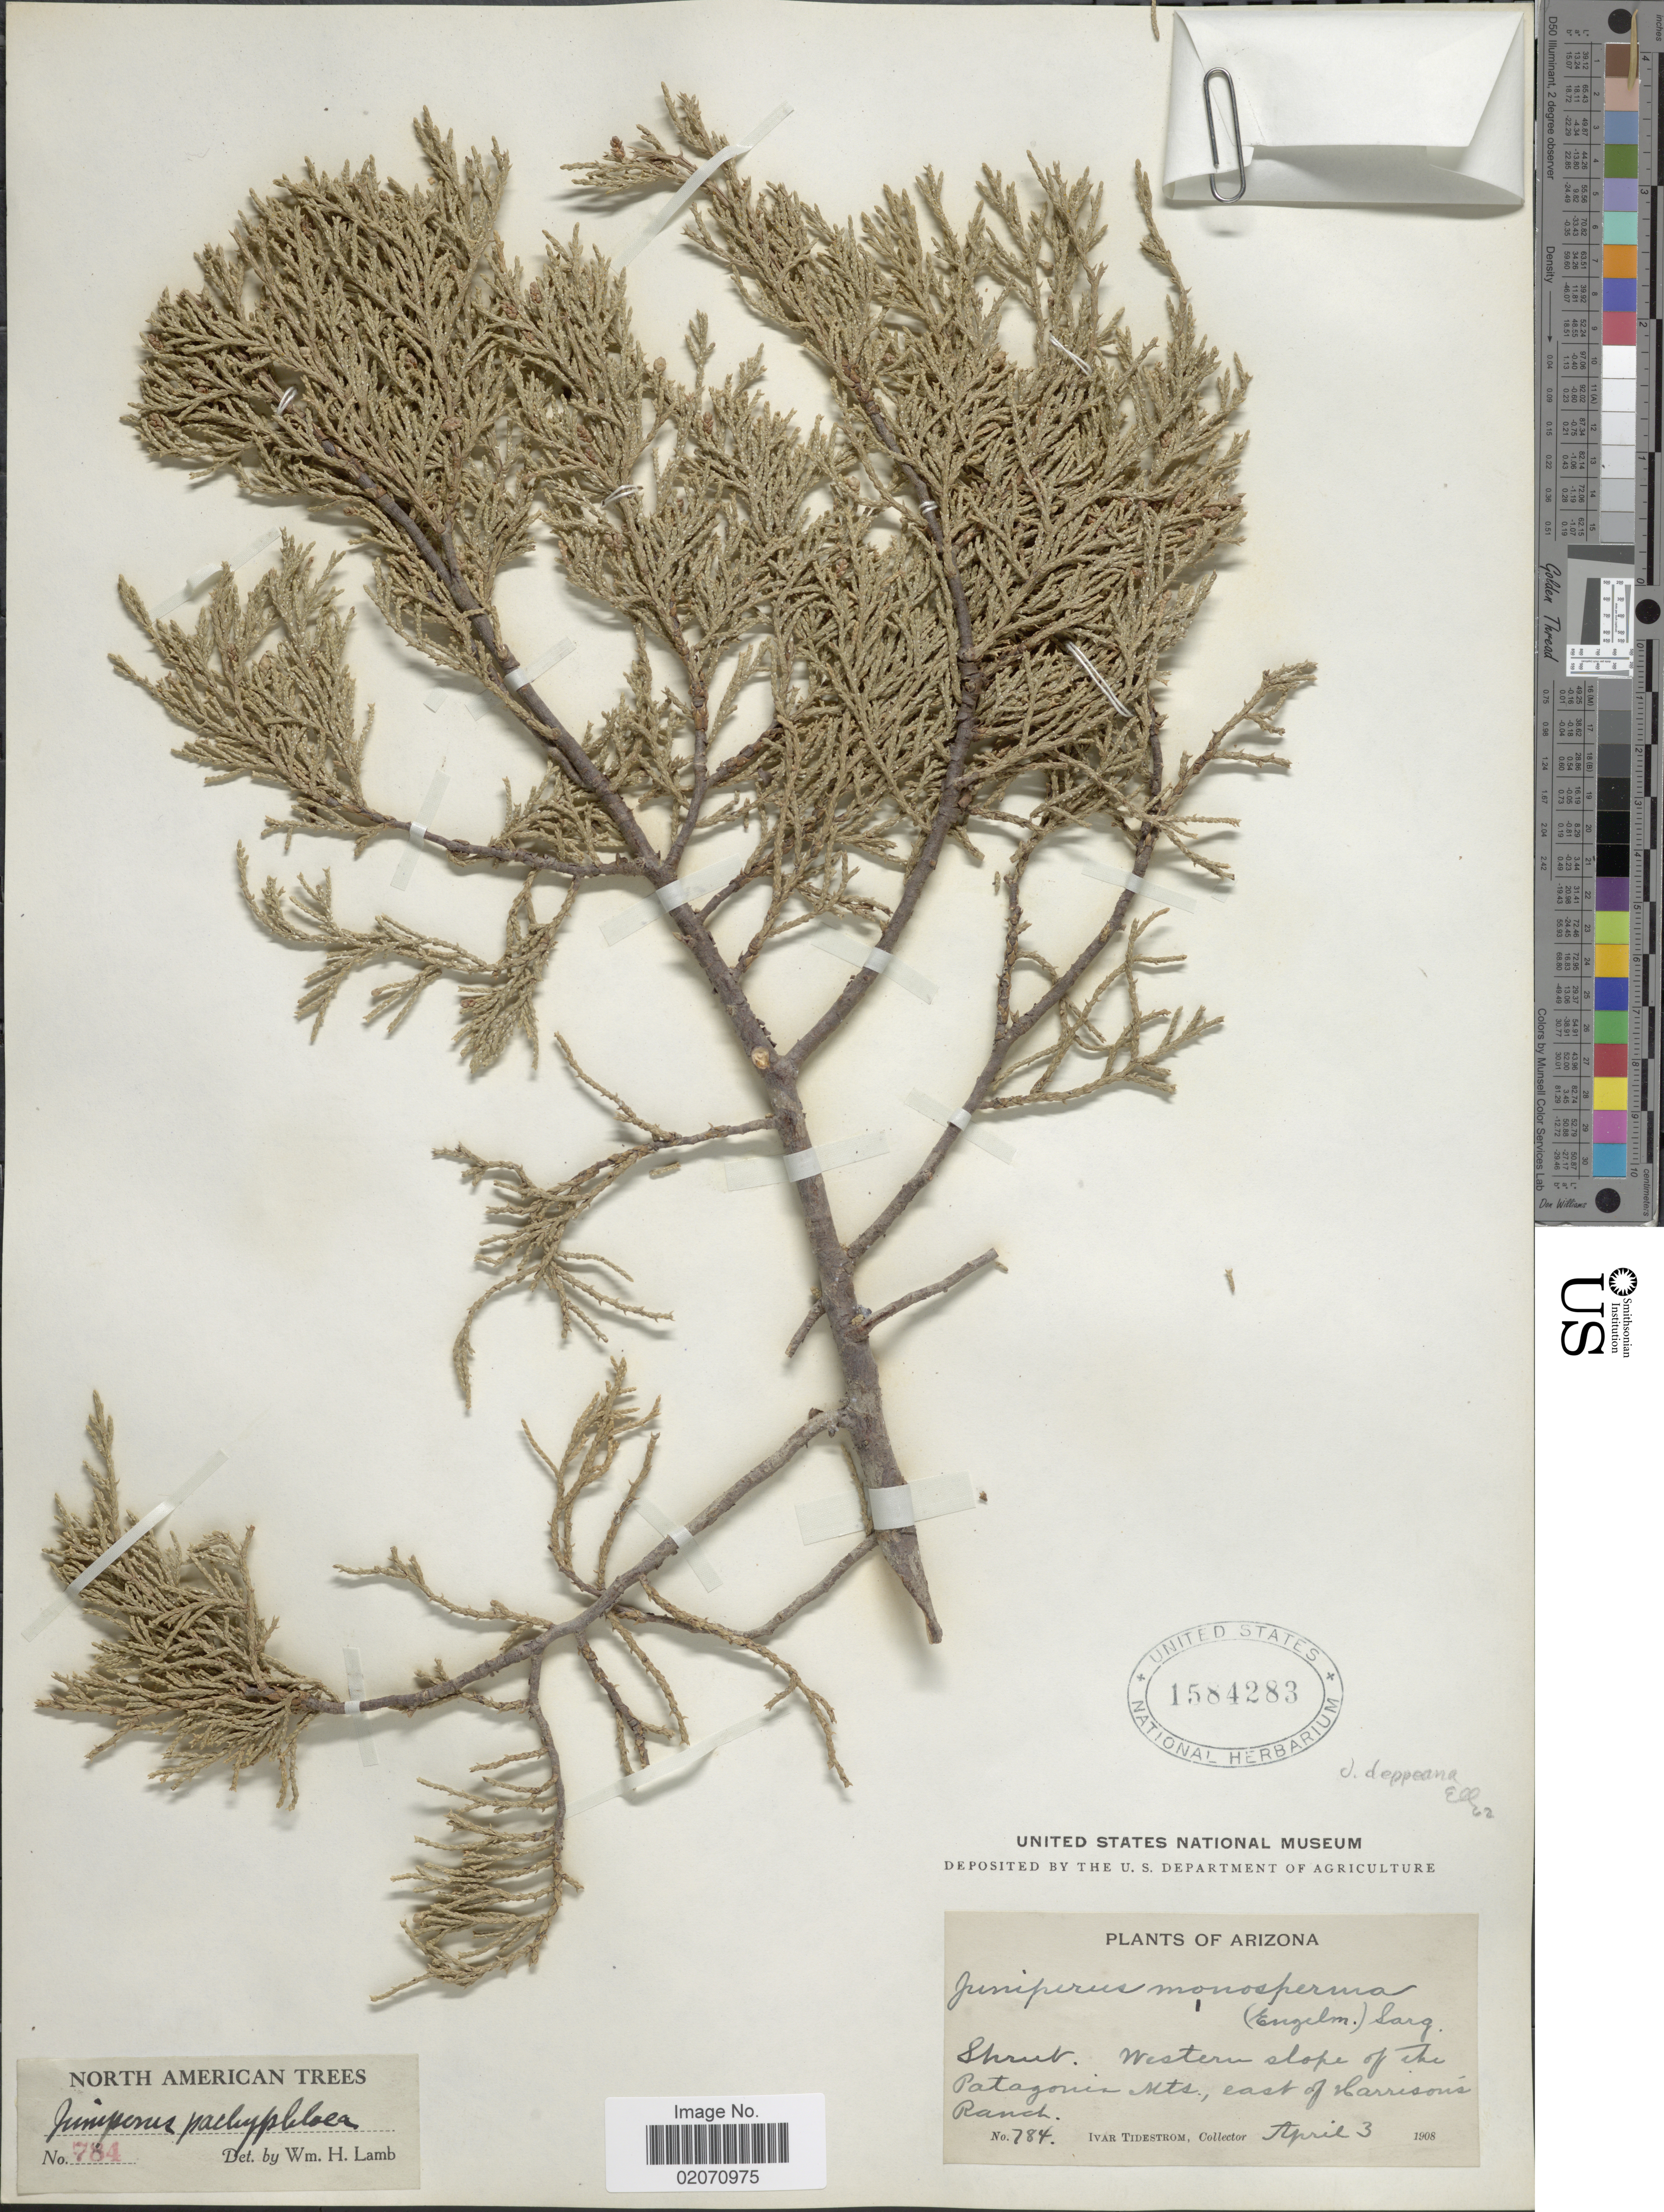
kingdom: Plantae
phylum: Tracheophyta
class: Pinopsida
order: Pinales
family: Cupressaceae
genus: Juniperus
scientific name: Juniperus deppeana var. pachyphlaea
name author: (Torr.) Martínez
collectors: I. F. Tidestrom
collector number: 784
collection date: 1908-04-03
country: United States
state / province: Arizona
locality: Western slope of the Patagonia Nts, east of Harrisons Ranch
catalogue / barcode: US 1584283